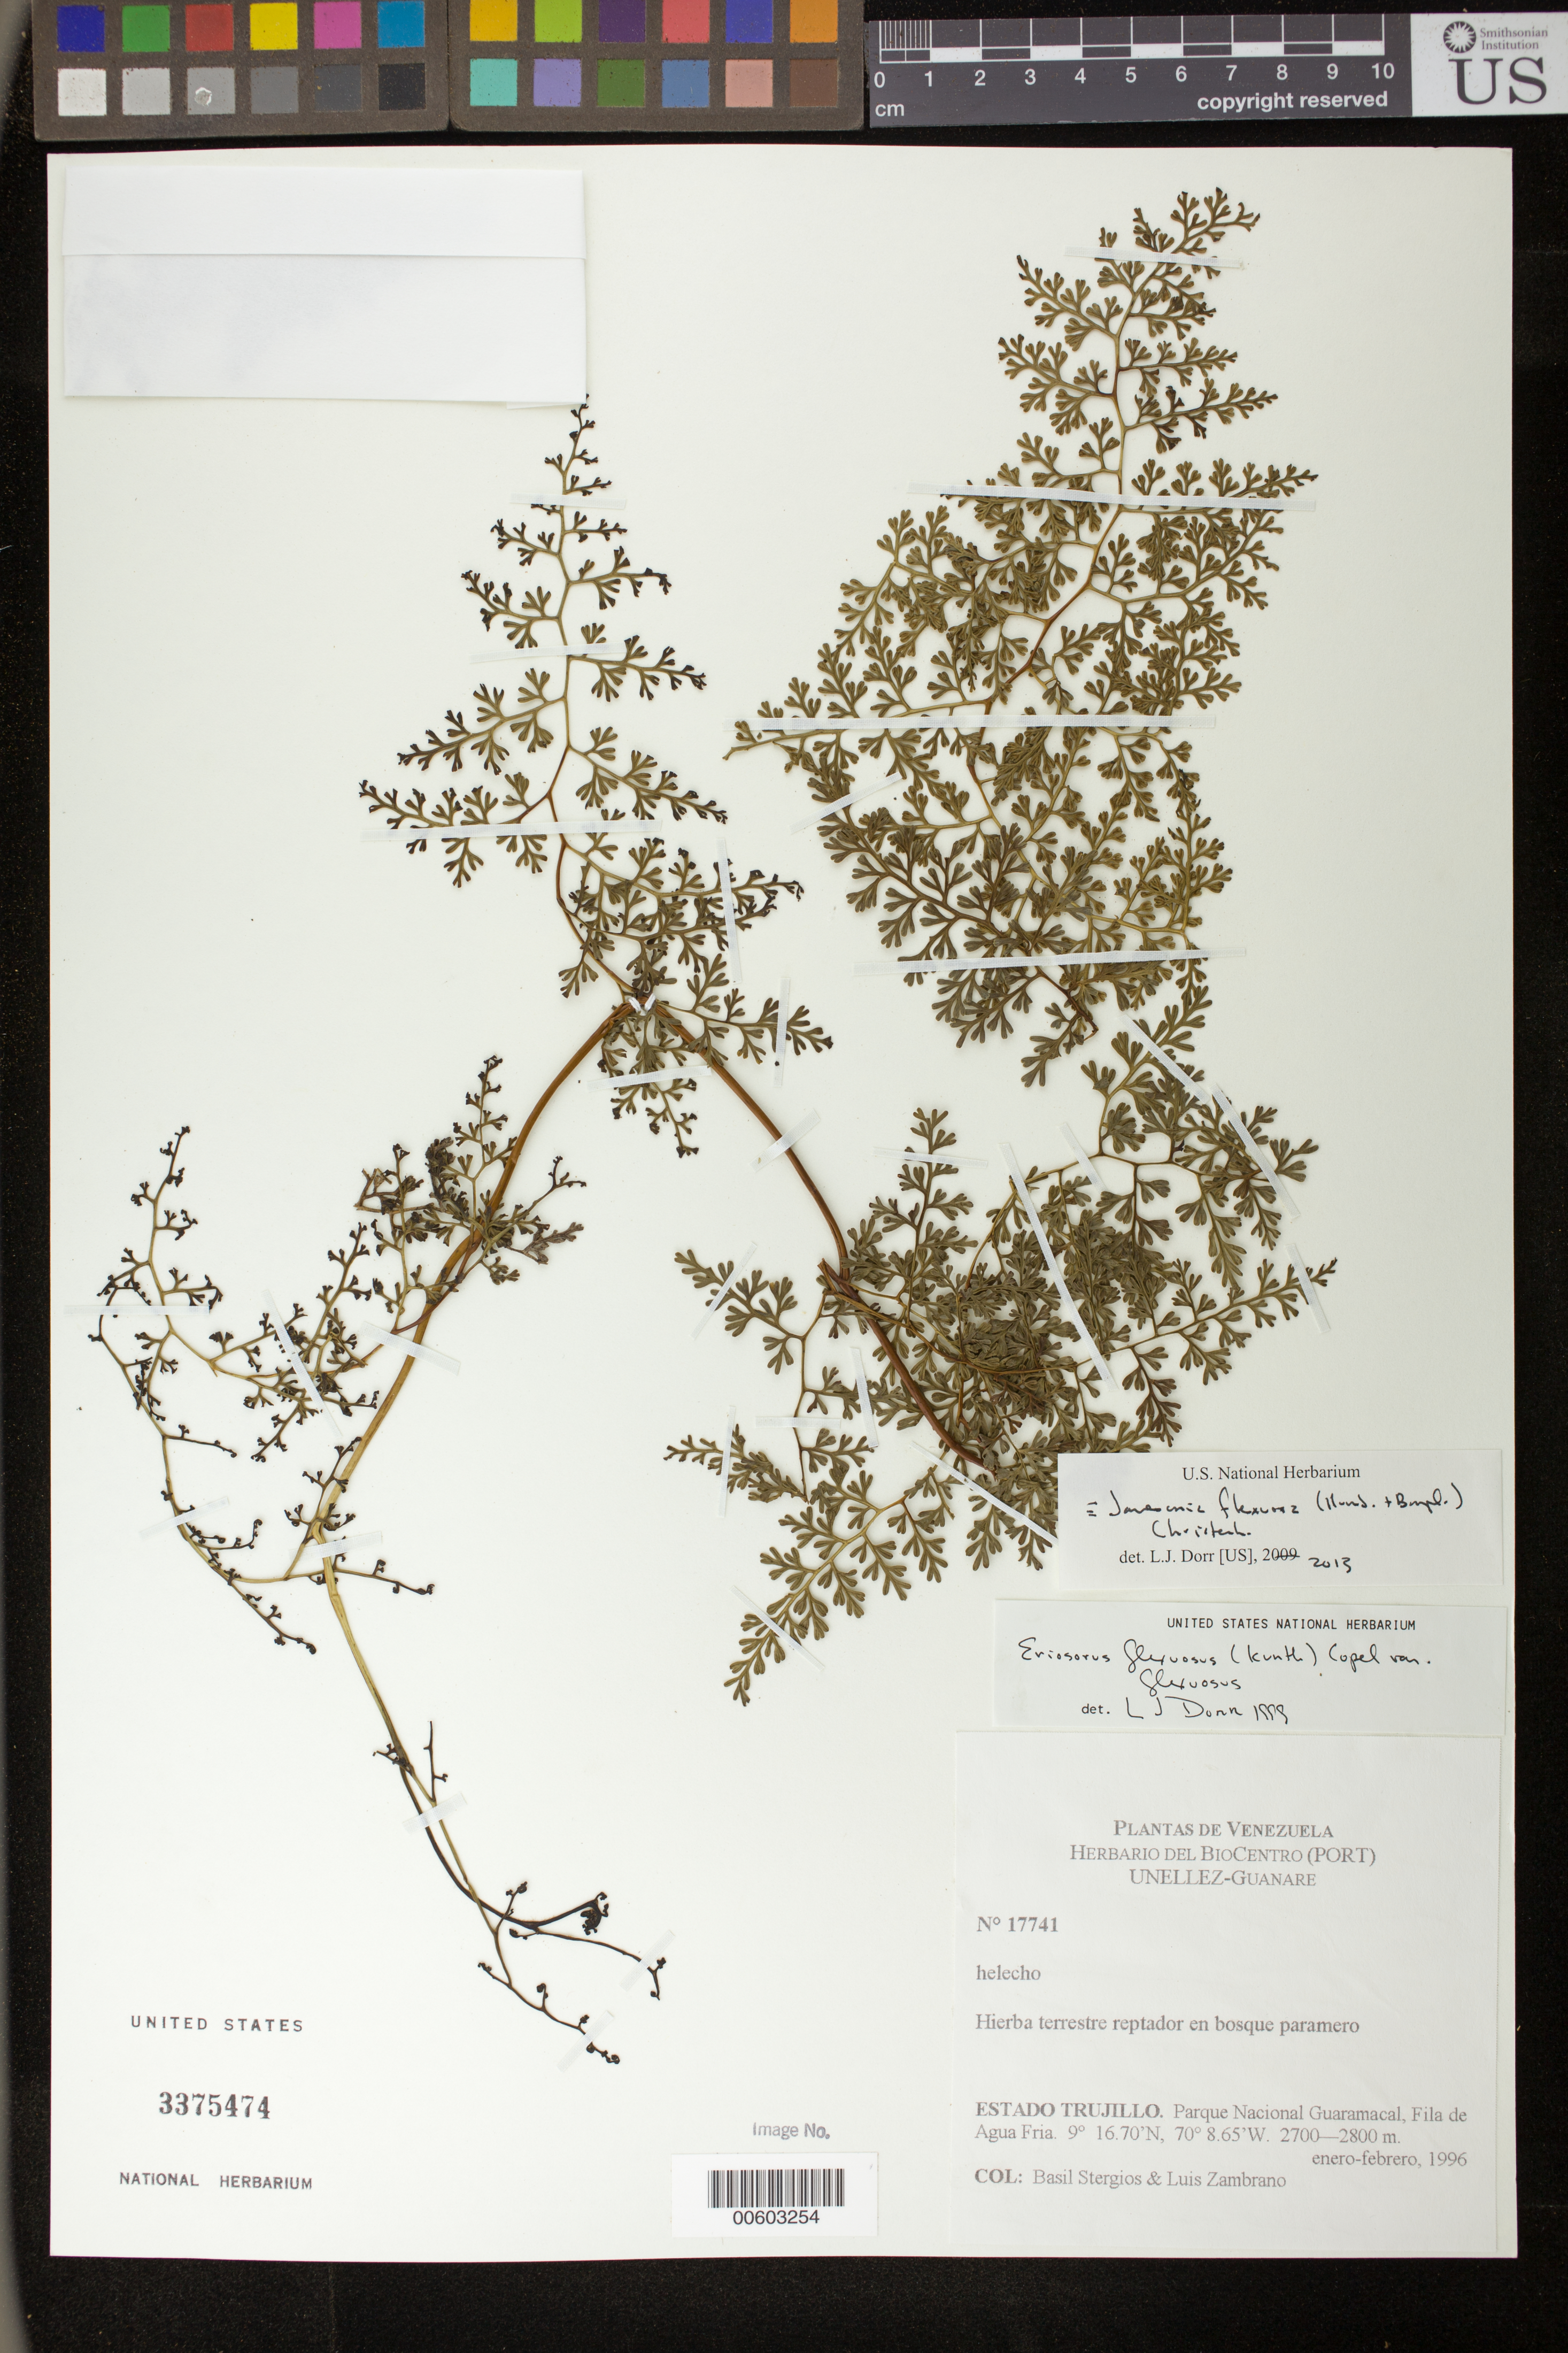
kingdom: Plantae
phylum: Tracheophyta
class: Polypodiopsida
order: Polypodiales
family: Pteridaceae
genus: Jamesonia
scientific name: Jamesonia flexuosa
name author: (Humb. & Bonpl.) Christenh.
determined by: Dorr, L. J., (BOT), Smithsonian Institution - National Museum of Natural History (UNITED STATES)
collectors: B. G. Stergios & L. Zambrano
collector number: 17741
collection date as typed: Jan 1996 to -- Feb 1996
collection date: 1996-01/1996-02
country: Venezuela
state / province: Trujillo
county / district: Boconó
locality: Parque Nacional Guaramacal, Fila de Agua Fria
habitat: Bosque paramero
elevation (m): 2700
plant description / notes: PORT, UC, US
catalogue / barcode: US 3375474